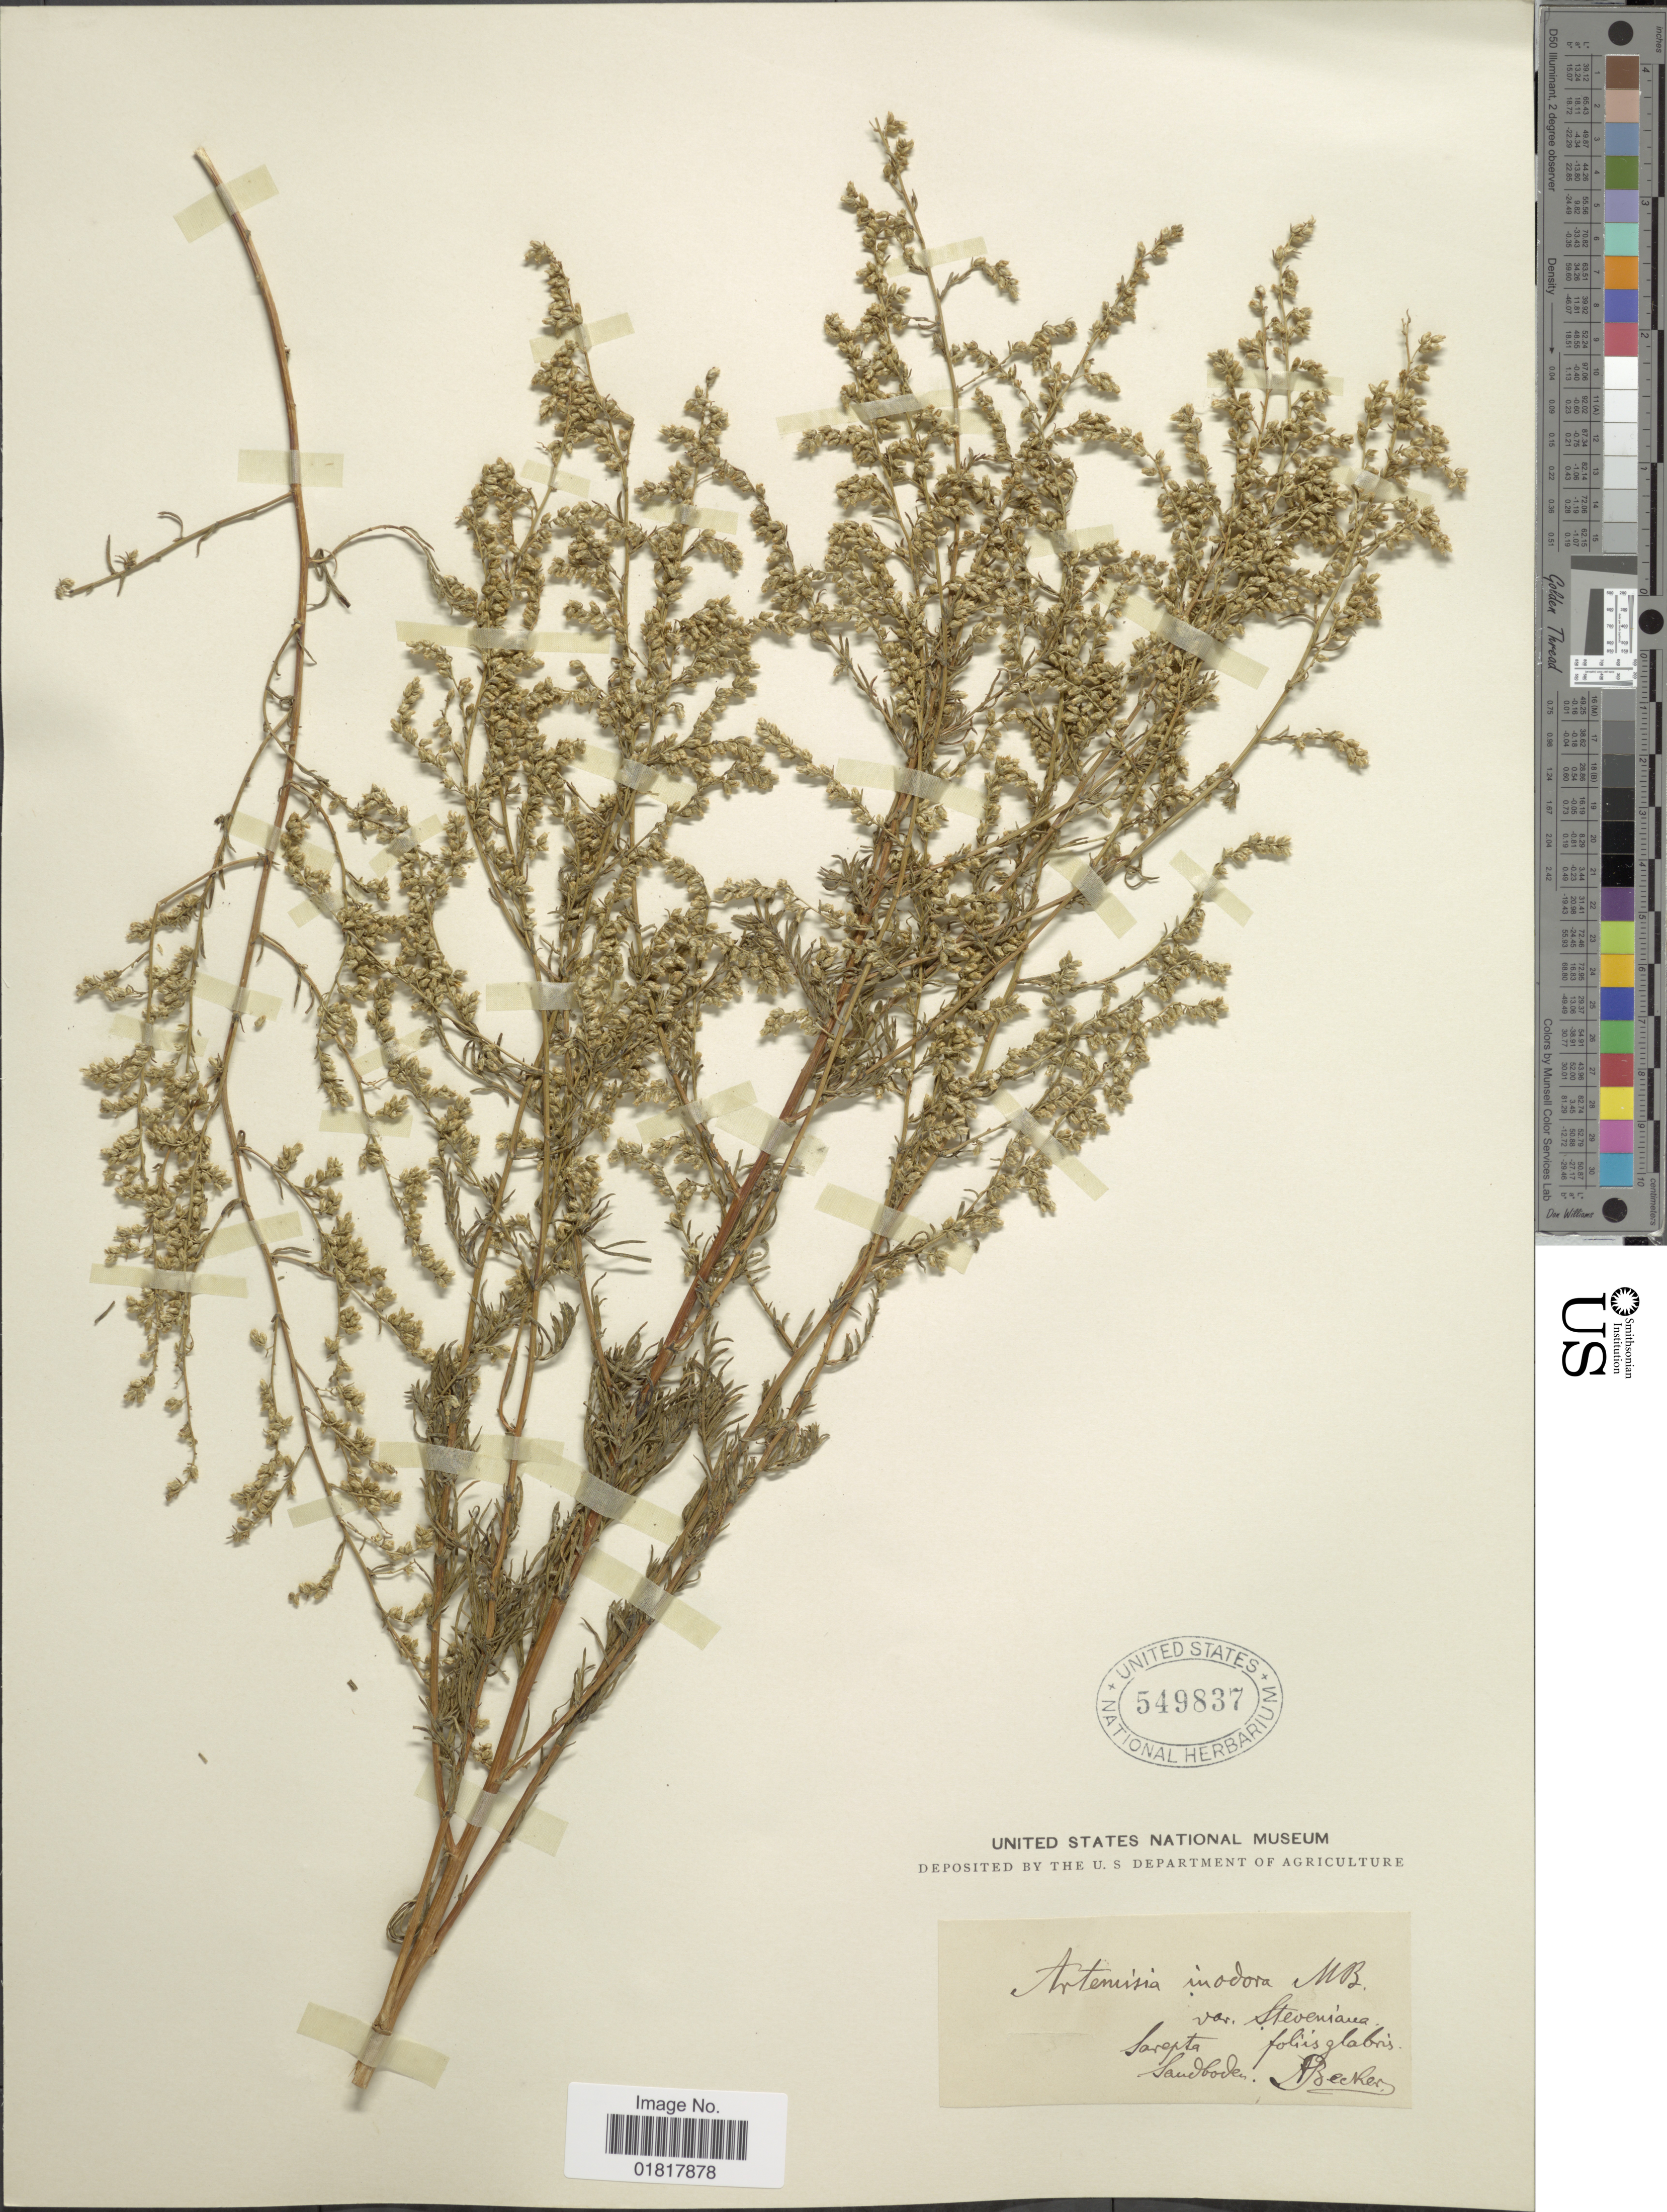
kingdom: Plantae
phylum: Tracheophyta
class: Magnoliopsida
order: Asterales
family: Asteraceae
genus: Artemisia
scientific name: Artemisia inodora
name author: Mill.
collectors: A. Becker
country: Russian Federation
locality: Sarepta, Sandbodem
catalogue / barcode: US 549837